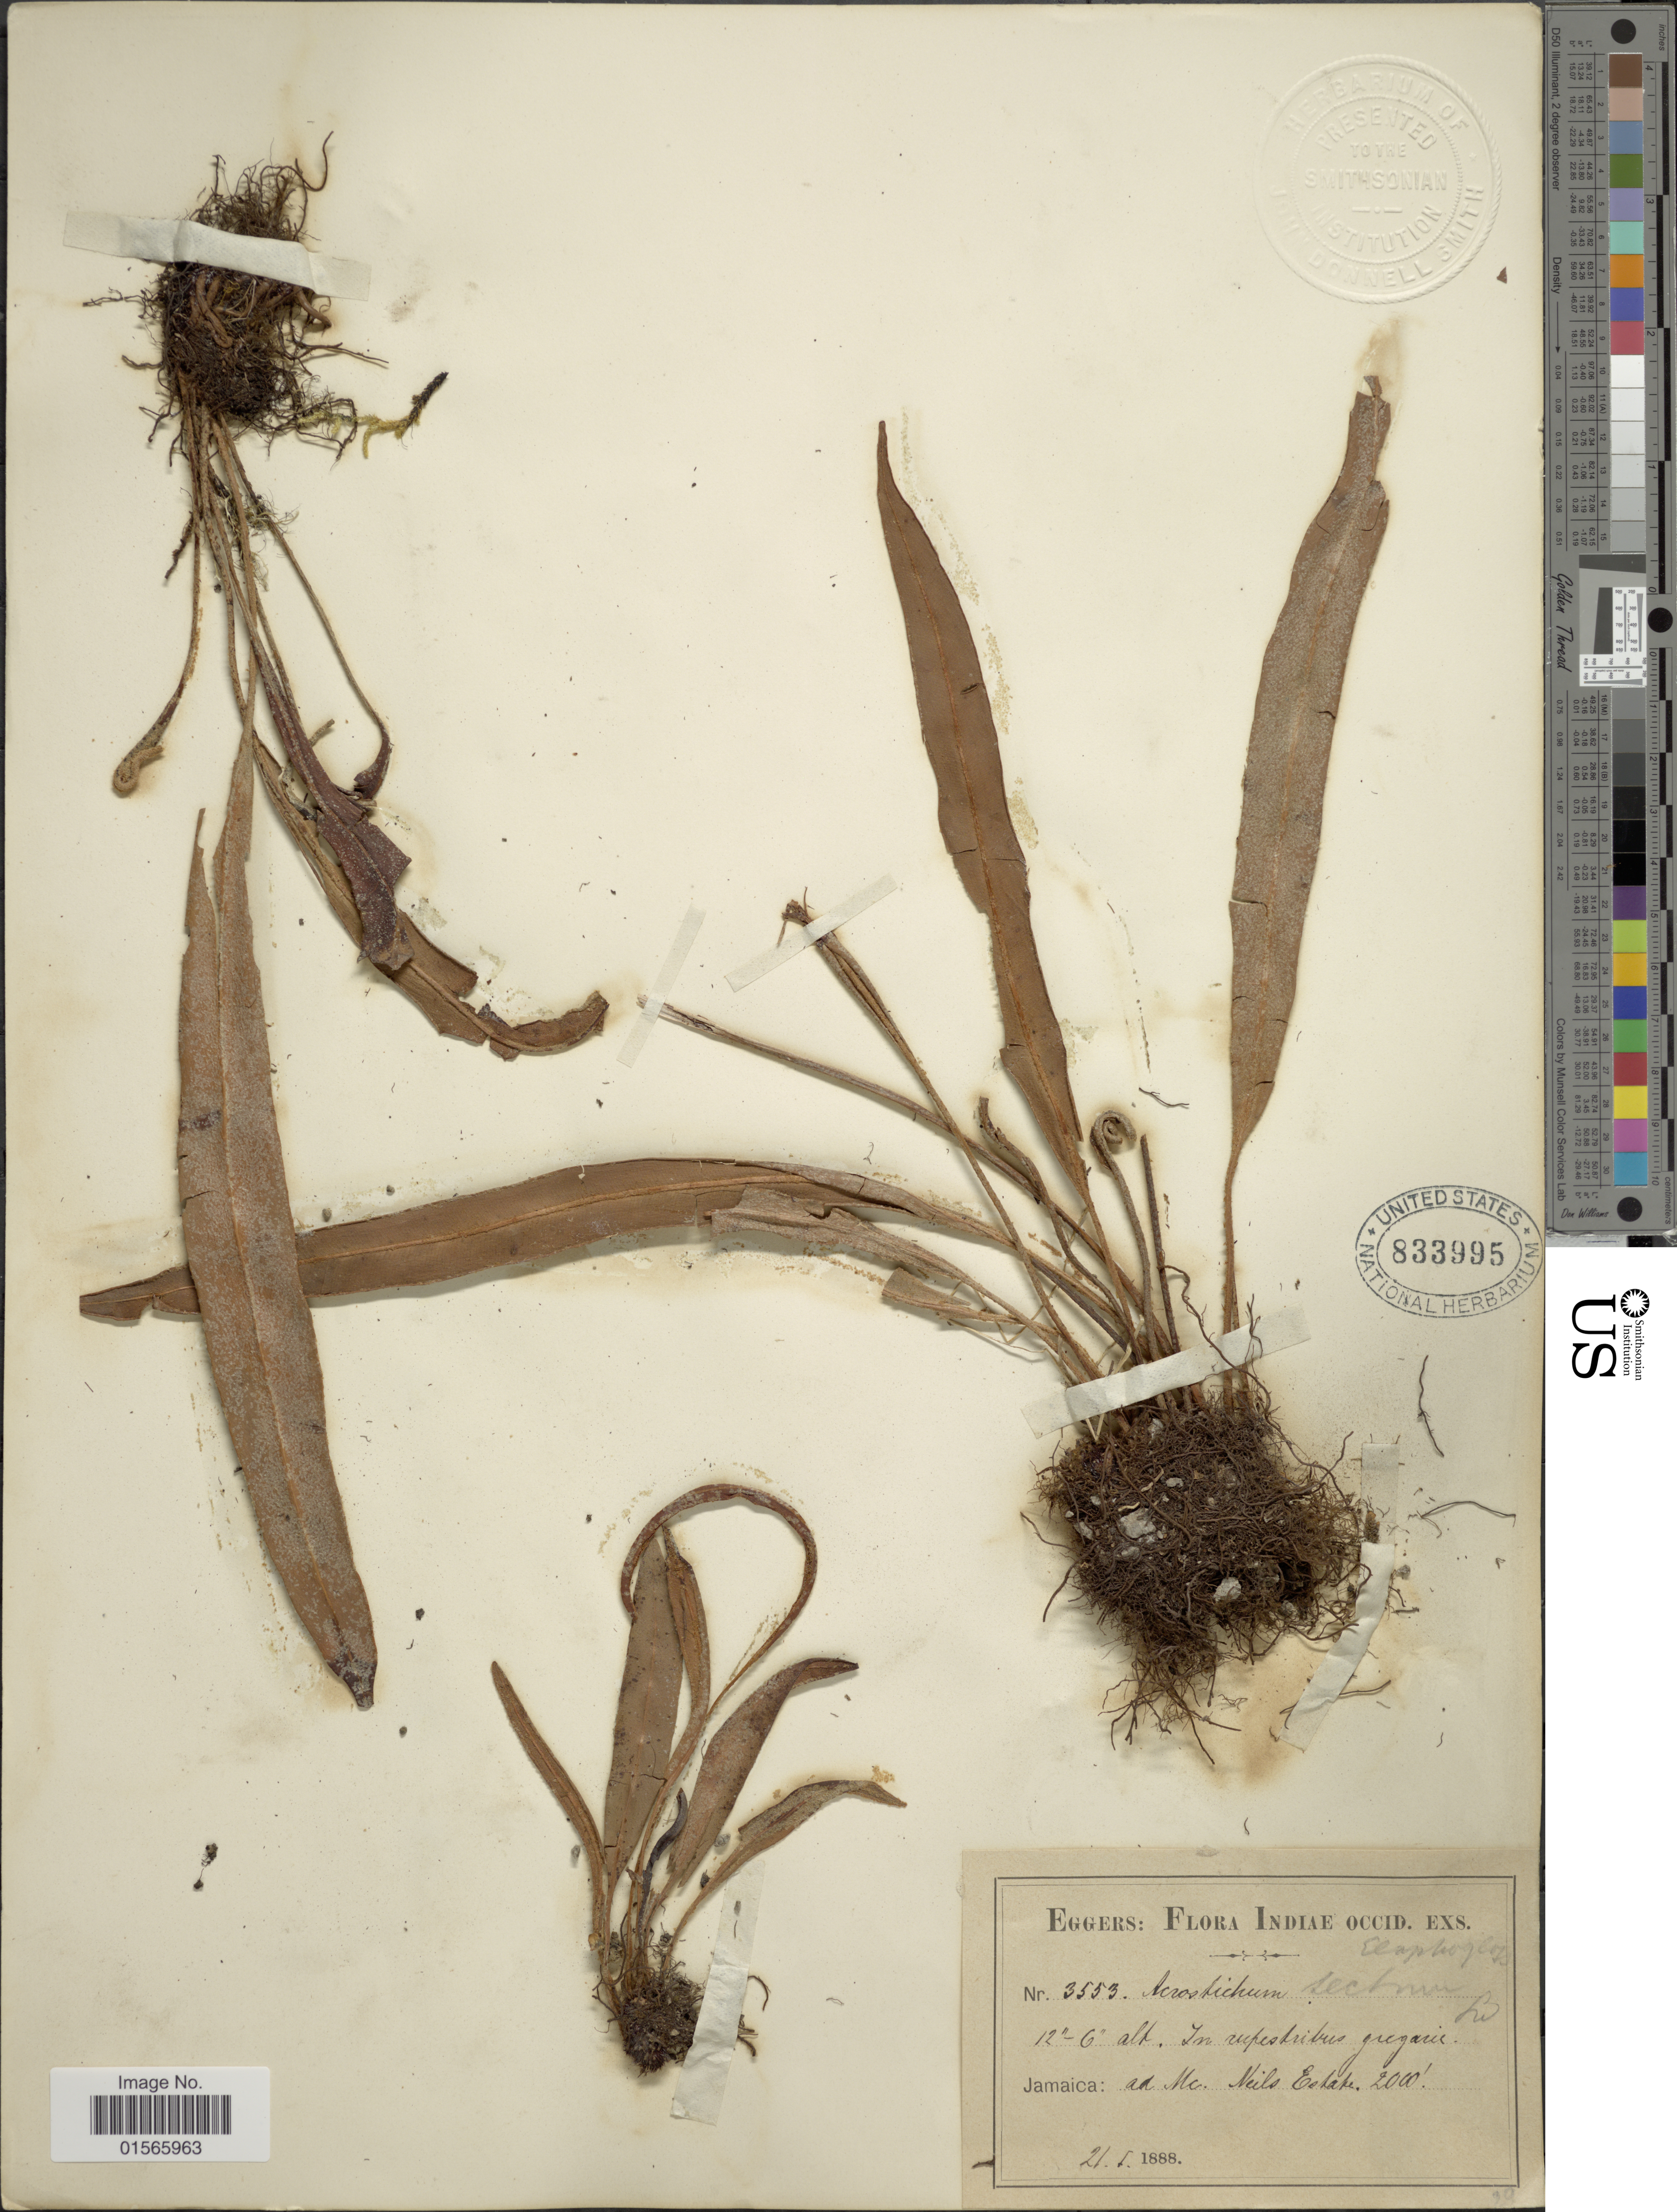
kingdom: Plantae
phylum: Tracheophyta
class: Polypodiopsida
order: Polypodiales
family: Dryopteridaceae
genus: Elaphoglossum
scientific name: Elaphoglossum tectum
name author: (Humb. & Bonpl.) Moore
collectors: -. Eggers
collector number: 3553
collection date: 1888-01-21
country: Jamaica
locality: Indiae Occid, ad Mc Neils Estate.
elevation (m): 610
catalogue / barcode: US 833995